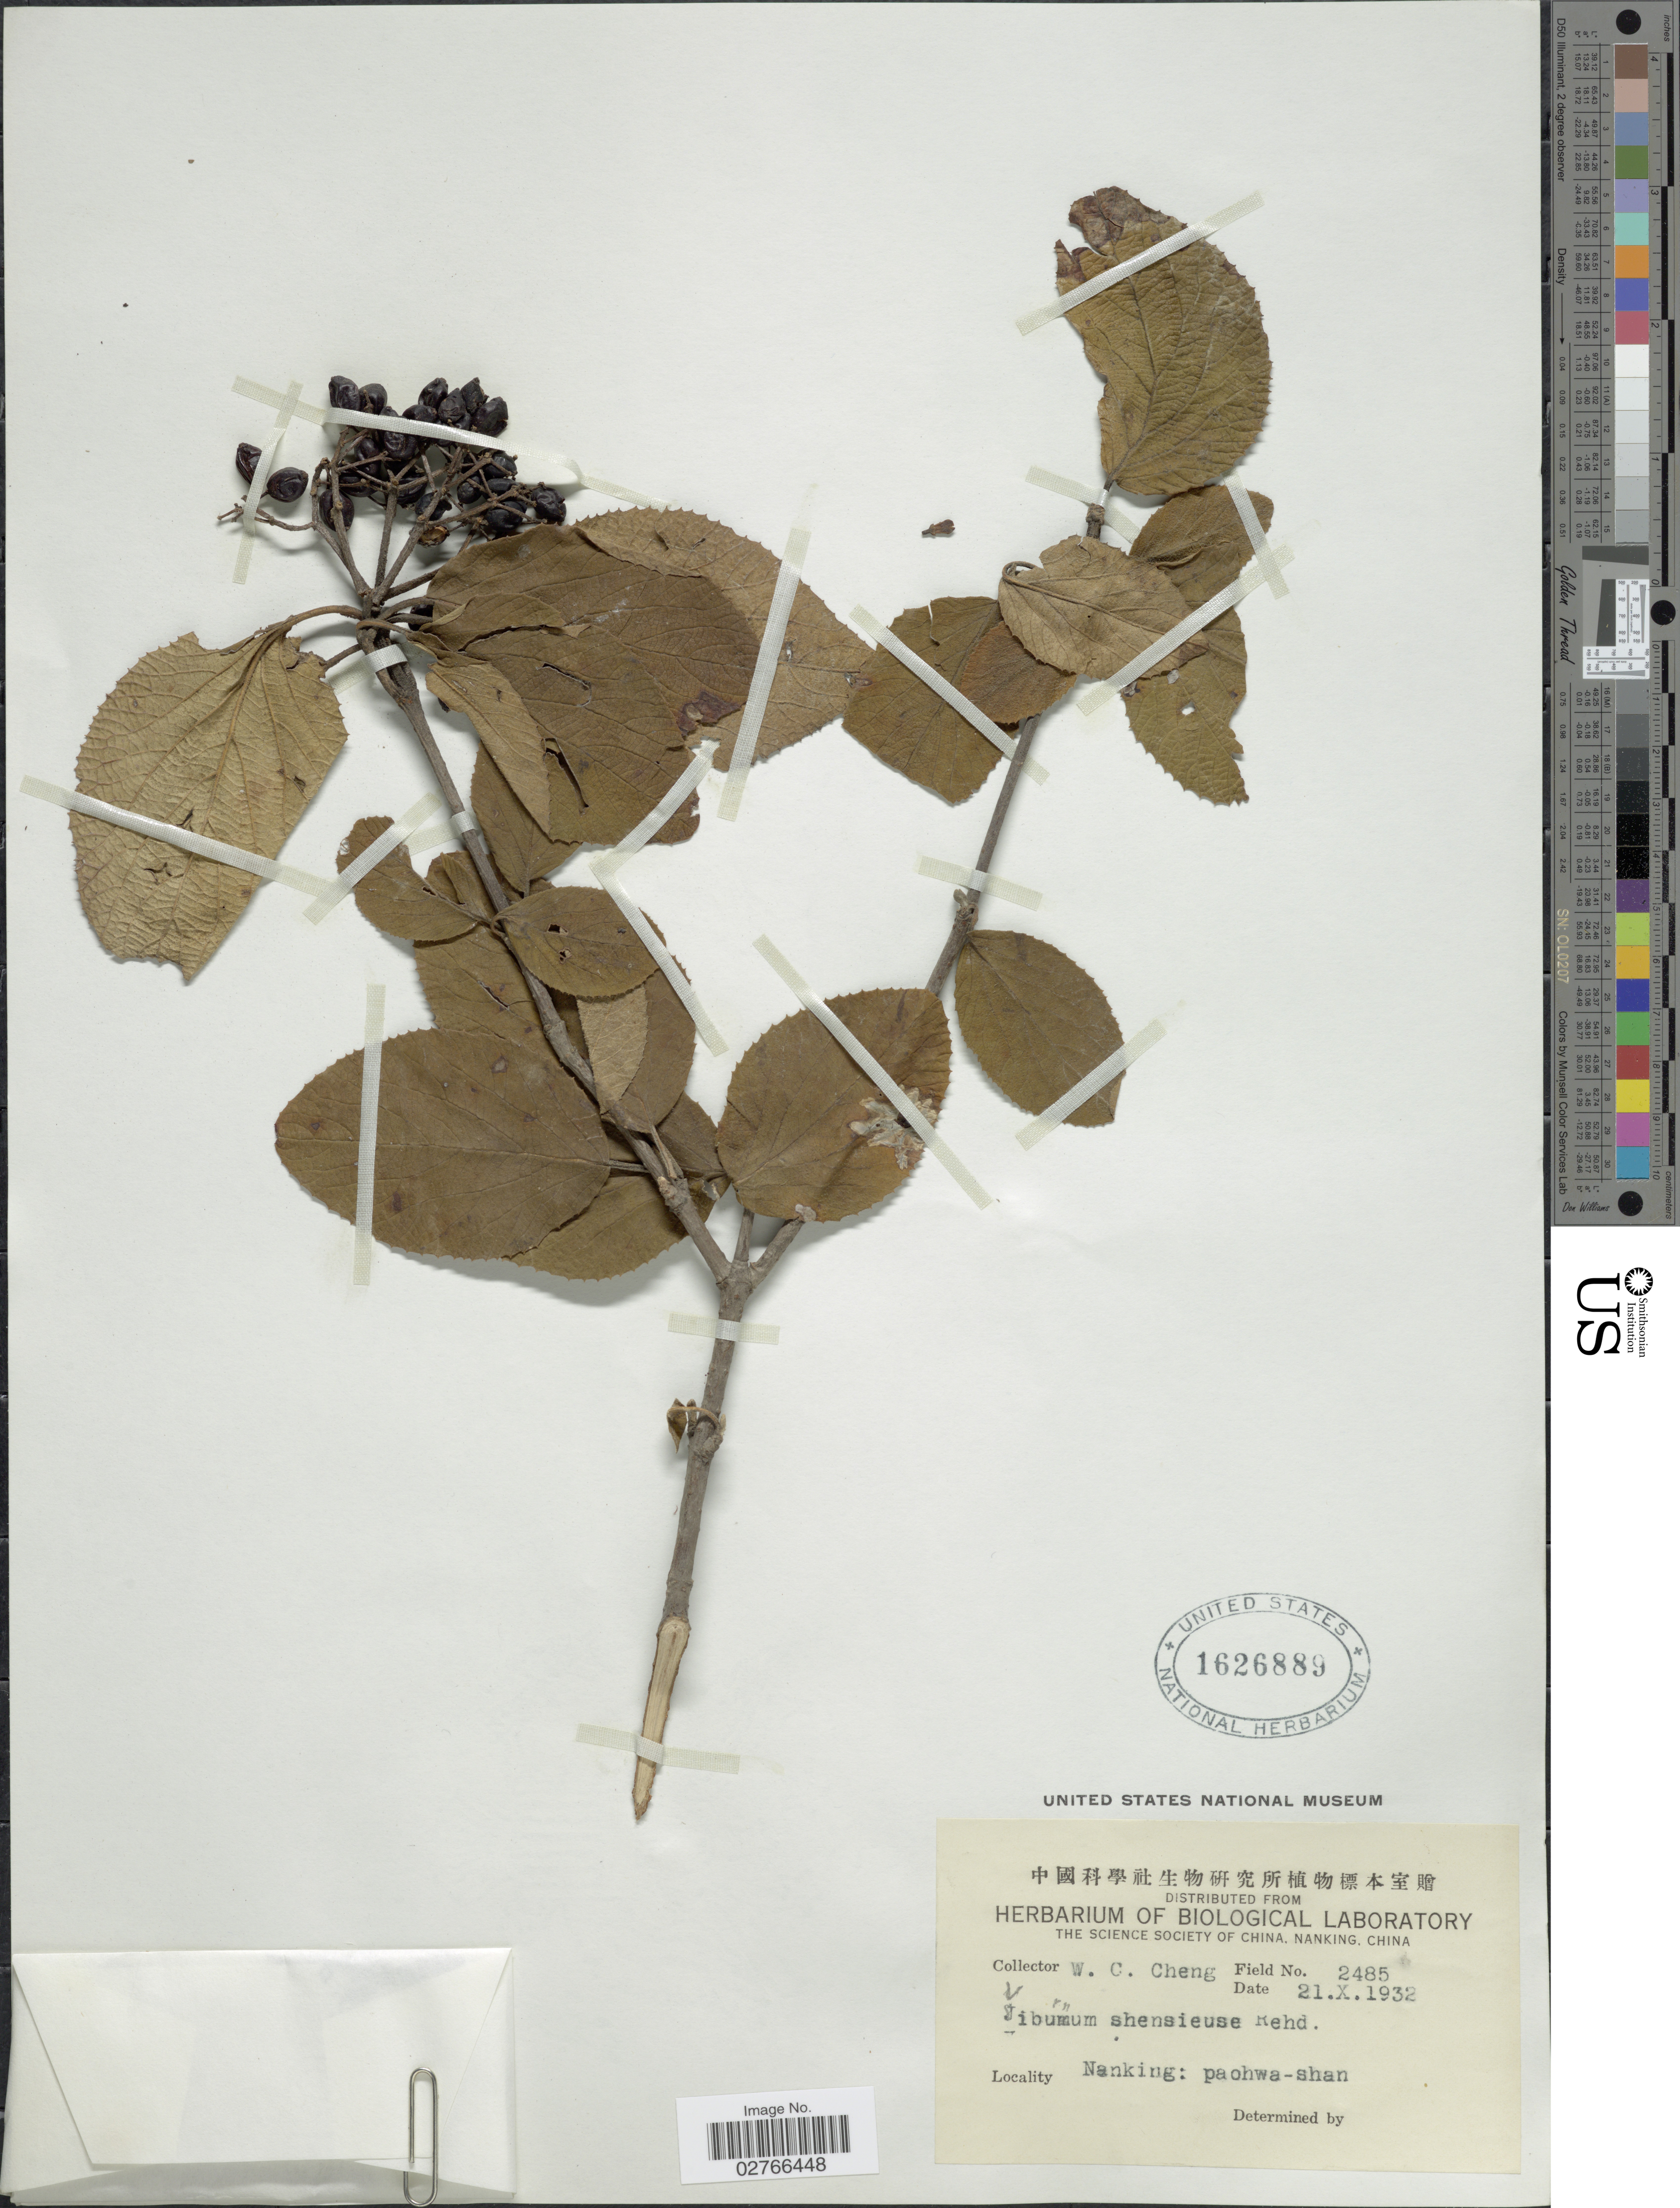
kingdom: Plantae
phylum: Tracheophyta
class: Magnoliopsida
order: Dipsacales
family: Viburnaceae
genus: Viburnum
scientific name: Viburnum schensianum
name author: Maxim.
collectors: W. C. Cheng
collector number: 2485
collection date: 1932-10-21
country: China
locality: Nanking, paohwa-shan.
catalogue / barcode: US 1626889